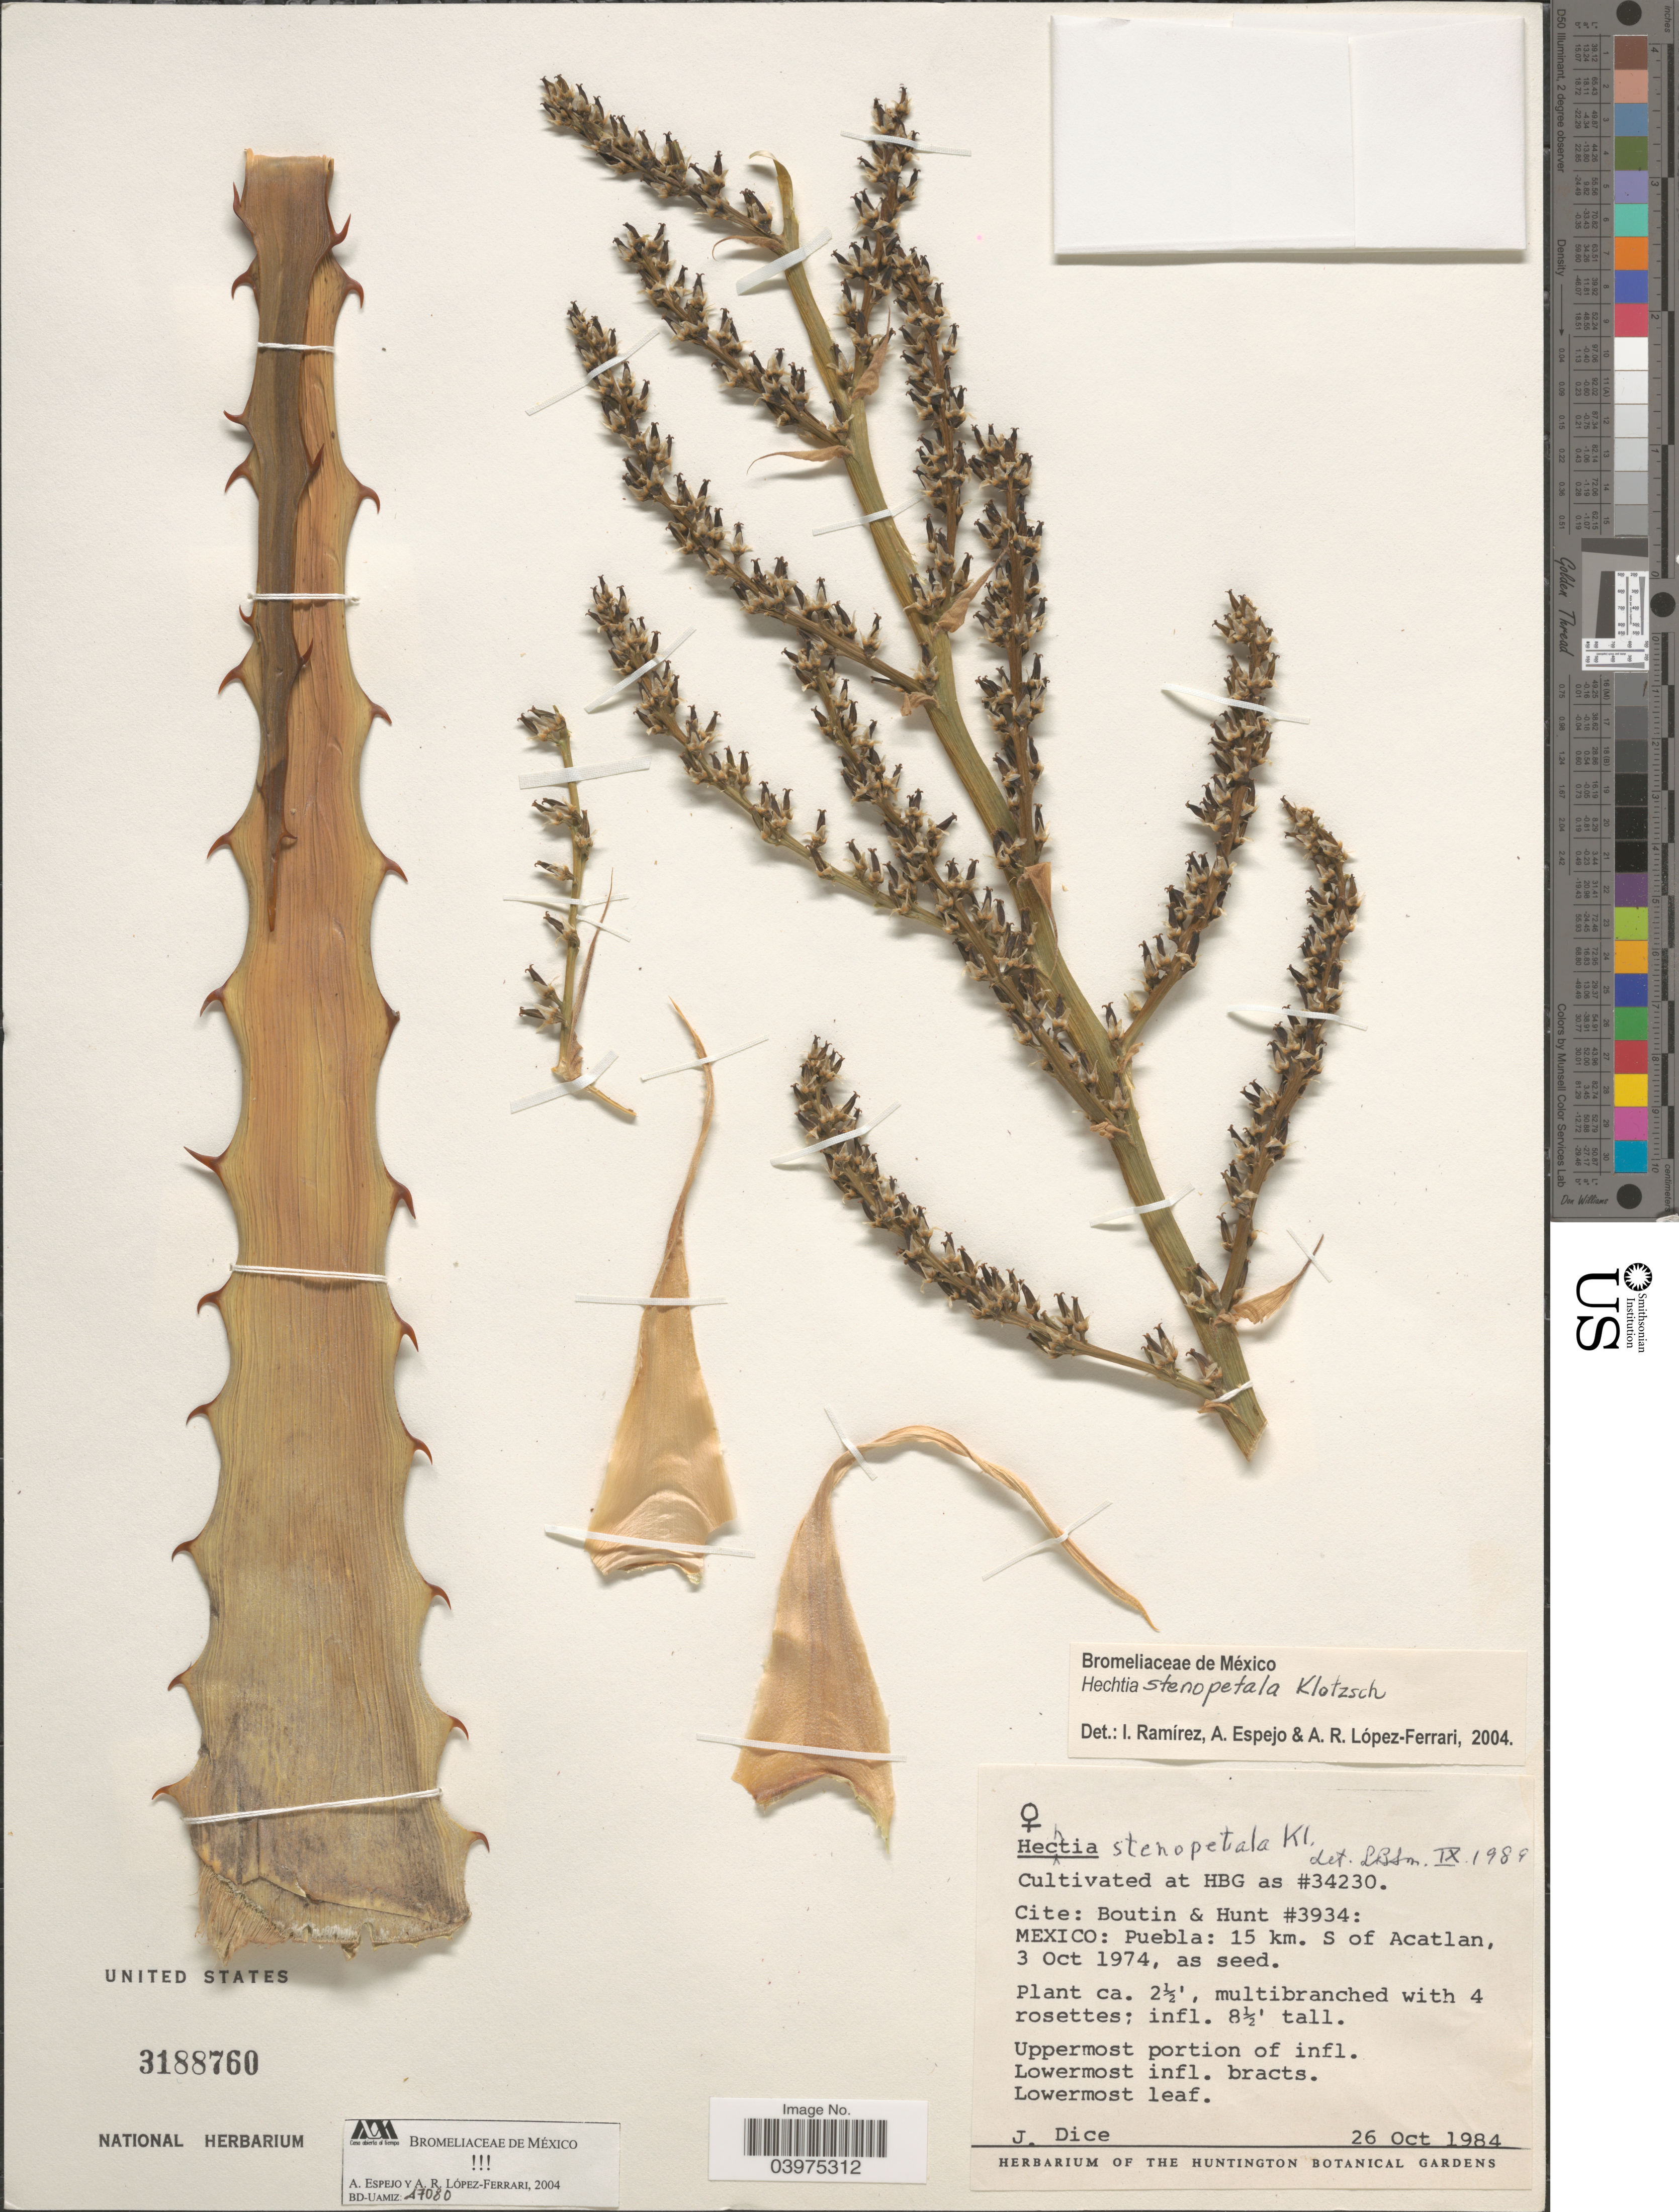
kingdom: Plantae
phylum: Tracheophyta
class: Liliopsida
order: Poales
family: Bromeliaceae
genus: Hechtia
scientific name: Hechtia stenopetala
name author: Klotzsch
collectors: J. Dice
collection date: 1984-10-26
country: United States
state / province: California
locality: Cultivated at HBG as #34230.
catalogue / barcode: US 3188760